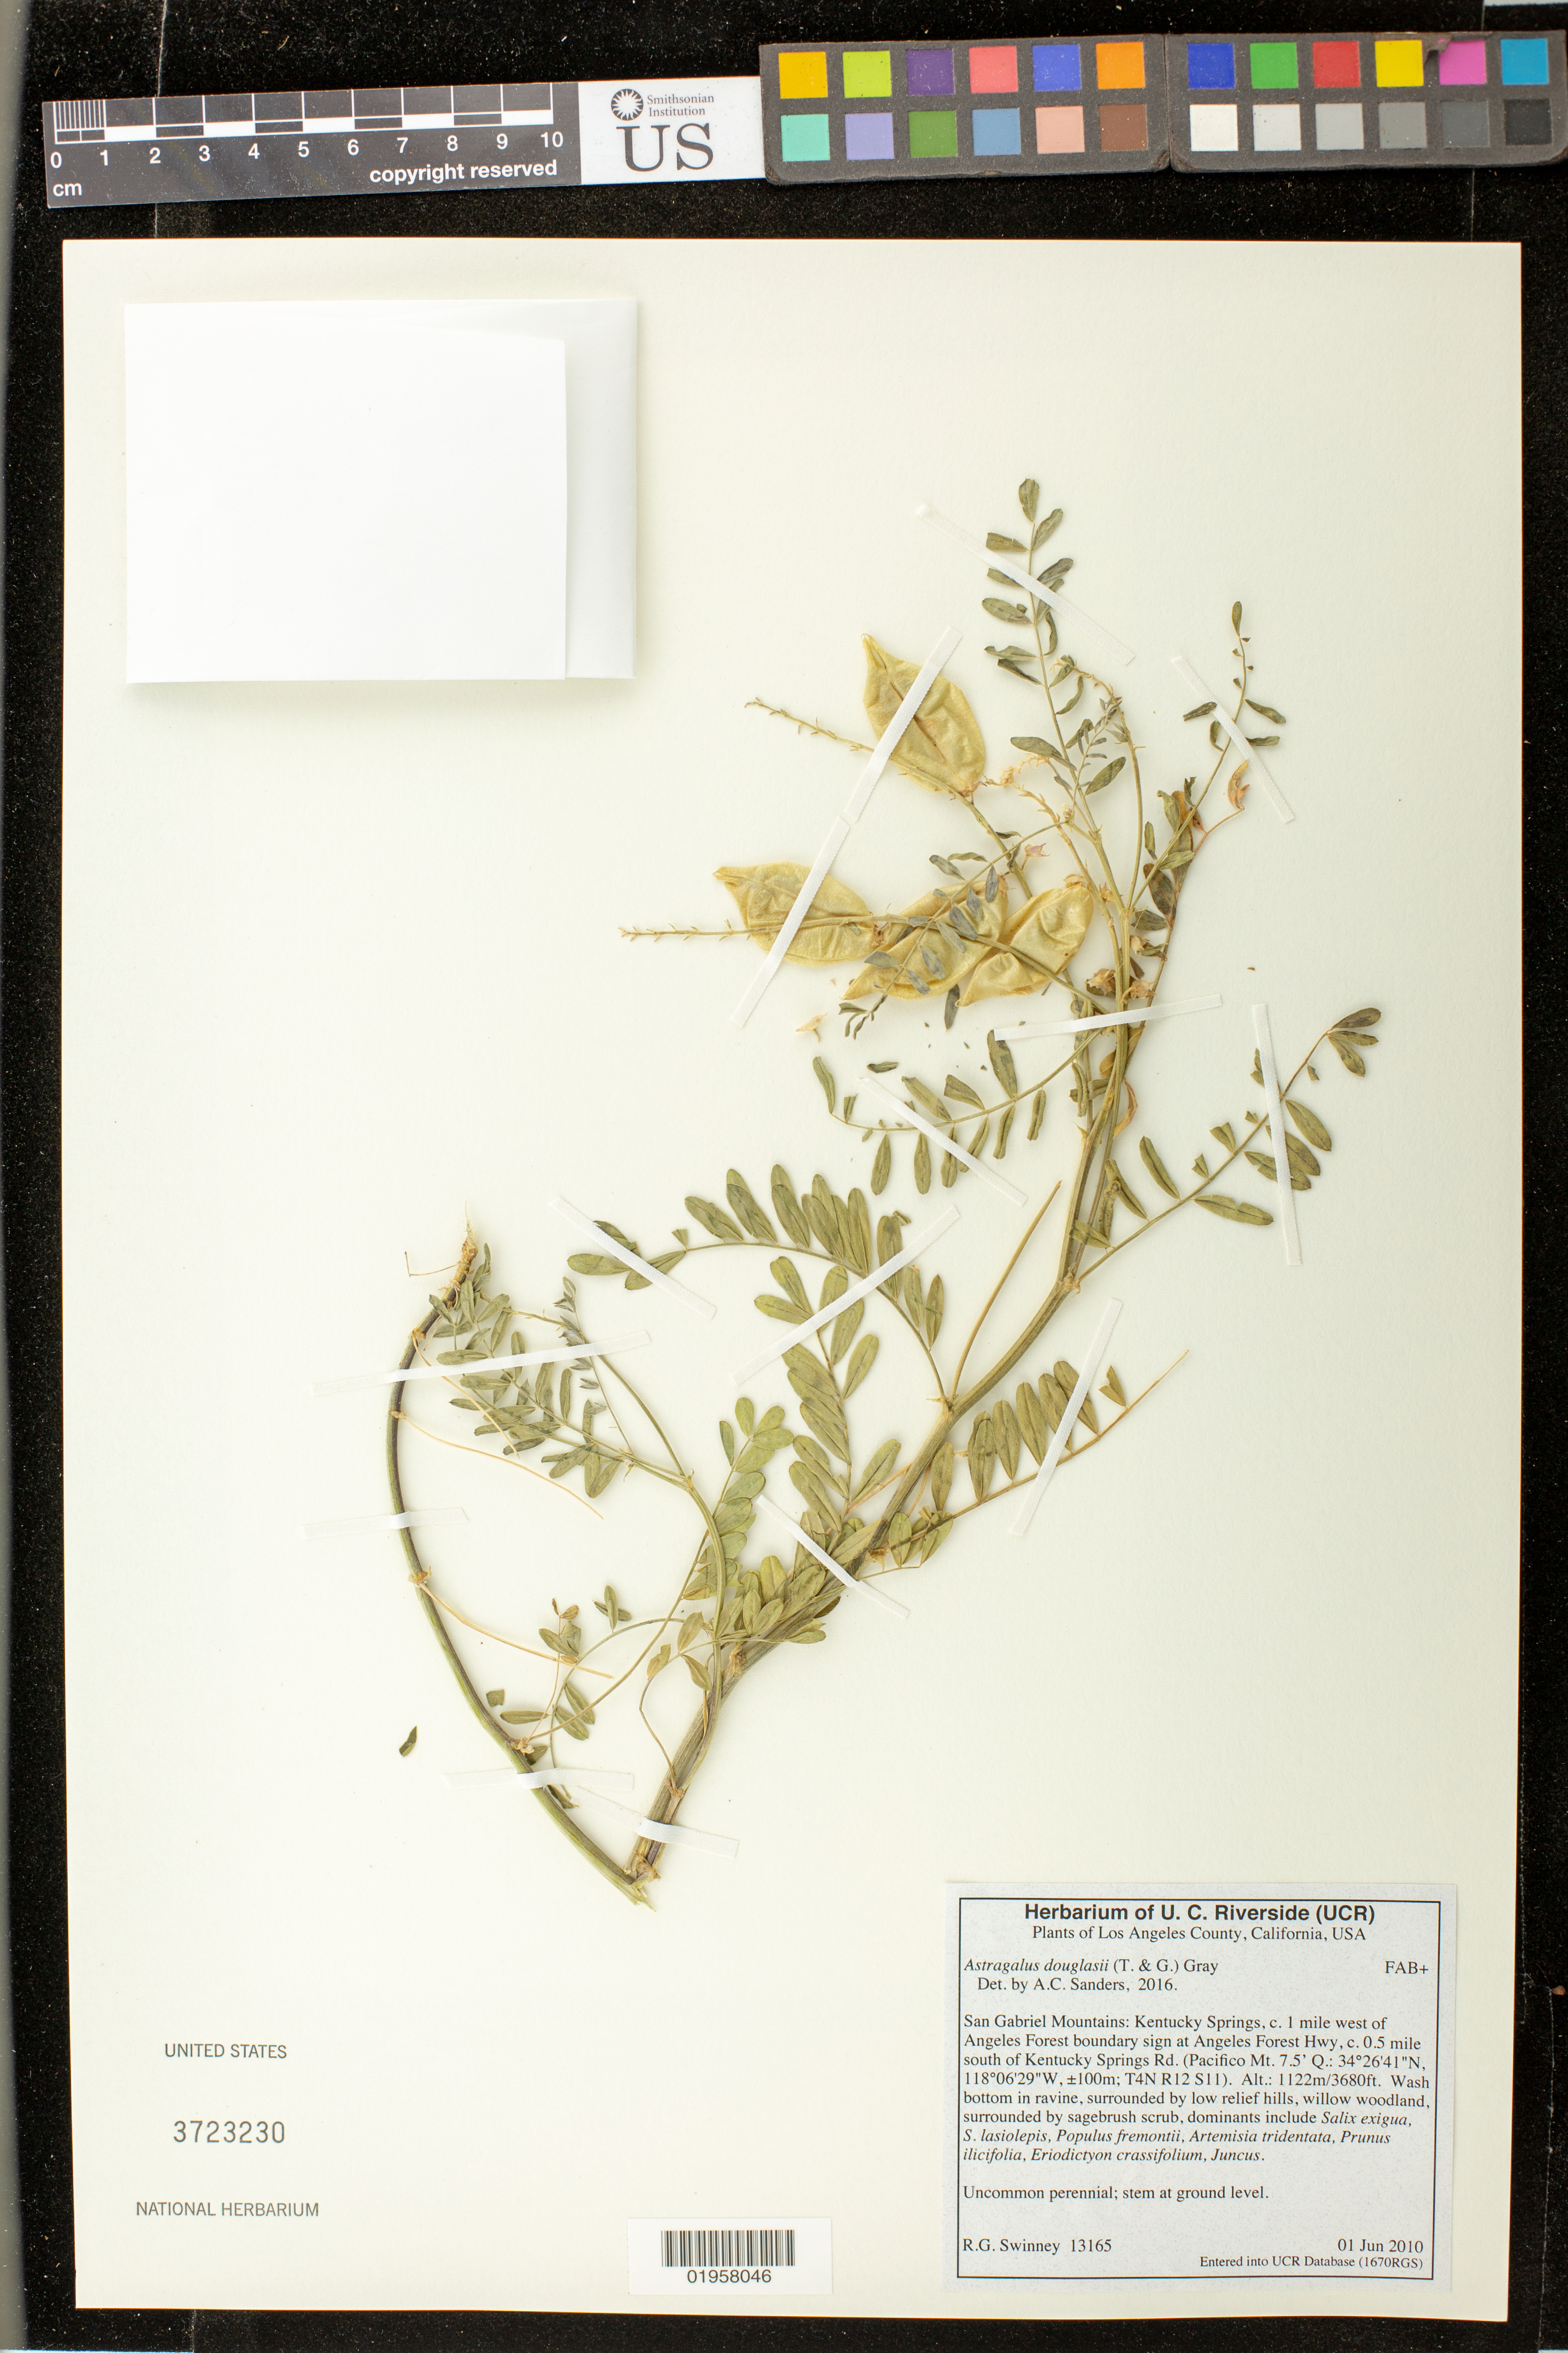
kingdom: Plantae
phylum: Tracheophyta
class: Magnoliopsida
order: Fabales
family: Fabaceae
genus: Astragalus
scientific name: Astragalus douglasii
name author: (Torr. & A. Gray) A. Gray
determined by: Sanders, A. C.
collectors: R. Swinney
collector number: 13165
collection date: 2010-06-01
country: United States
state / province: California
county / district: Los Angeles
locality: San Gabriel Mountains: Kentucky Springs, ca. 1 mile W of Angeles Forest boundary sign at Angeles Forest Hwy, ca. 0.5 mile S of Kentucky Springs Rd. (Pacifico Mt. 7.5' Q)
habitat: Wash bottom in ravine, surrounded by low relief hills, willow woodland, surrounded by sagebrush scrub, dominants include Salix exigua, S. lasiolepis, Populus fremontii, Artemisia tridentata, Prunus ilicifolia, Eriodictyon crassifolium, Juncus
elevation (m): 1122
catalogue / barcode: US 3723230